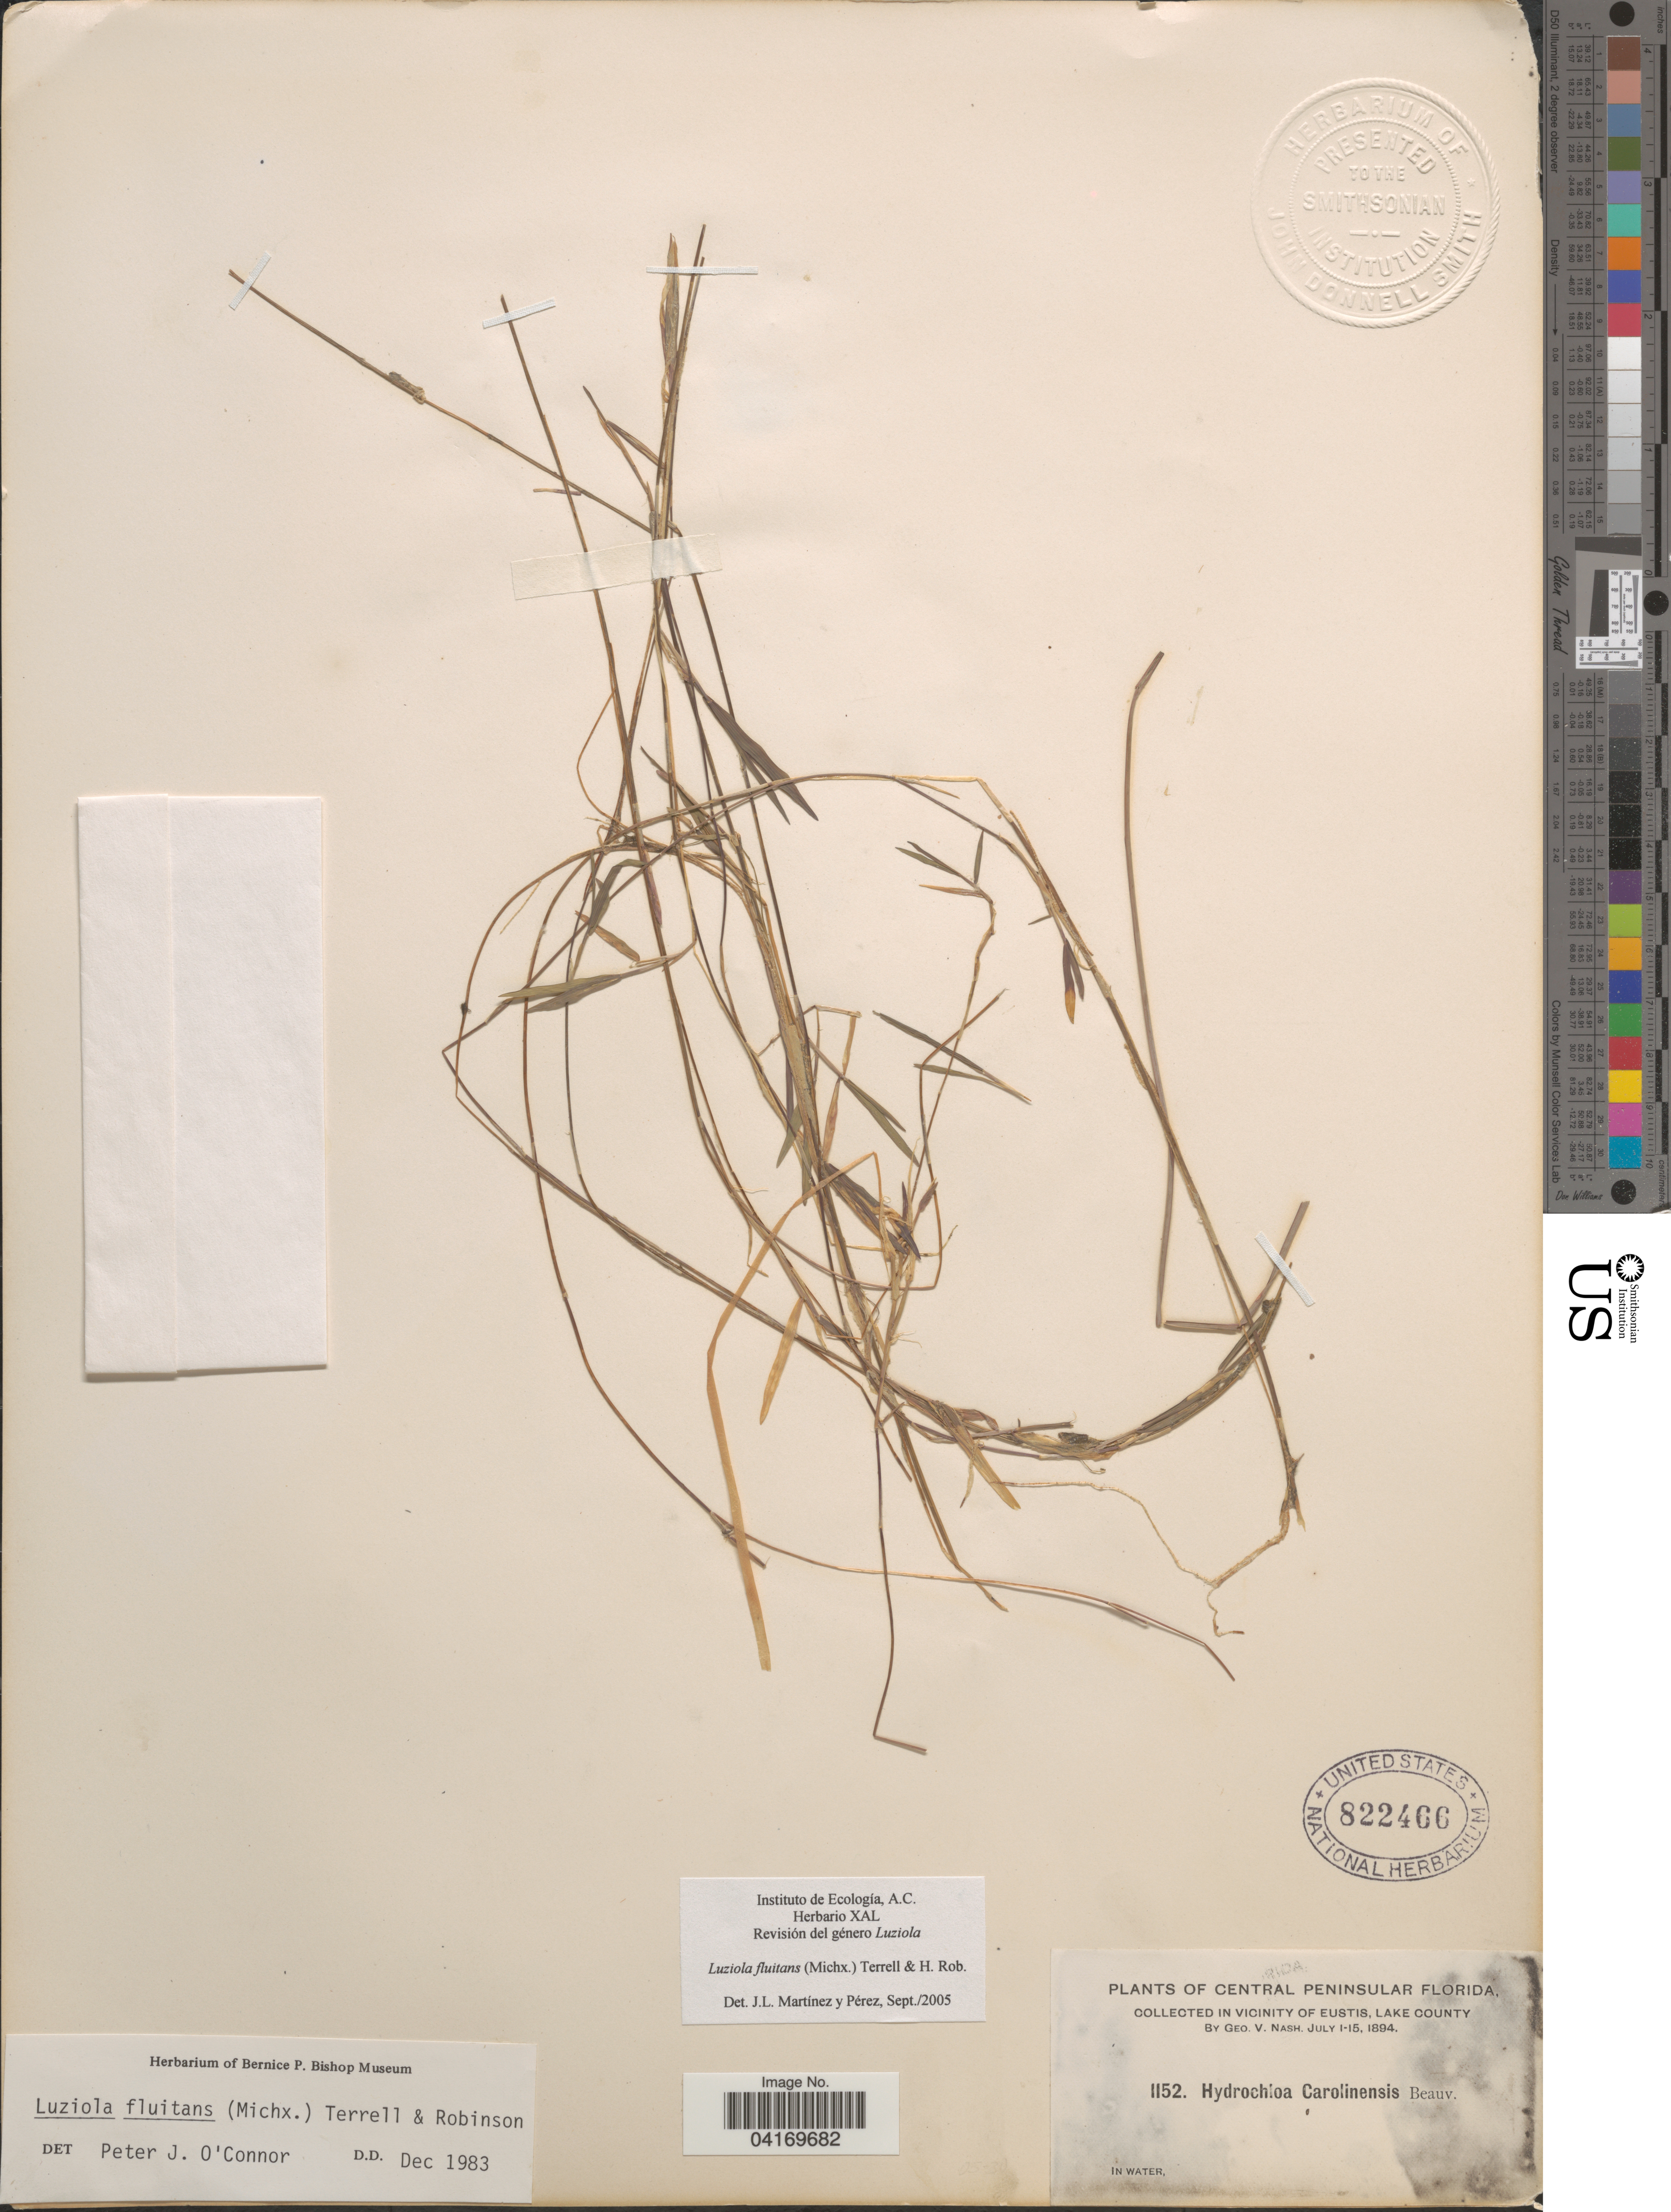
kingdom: Plantae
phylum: Tracheophyta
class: Liliopsida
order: Poales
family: Poaceae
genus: Luziola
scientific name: Luziola fluitans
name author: (Michx.) Terrell & H. Rob.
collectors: G. V. Nash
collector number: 1152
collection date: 1894-07-01/1894-07-15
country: United States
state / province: Florida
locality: Central Peninsular Florida. In vicinity of Eustis, Lake County.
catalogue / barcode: US 822466